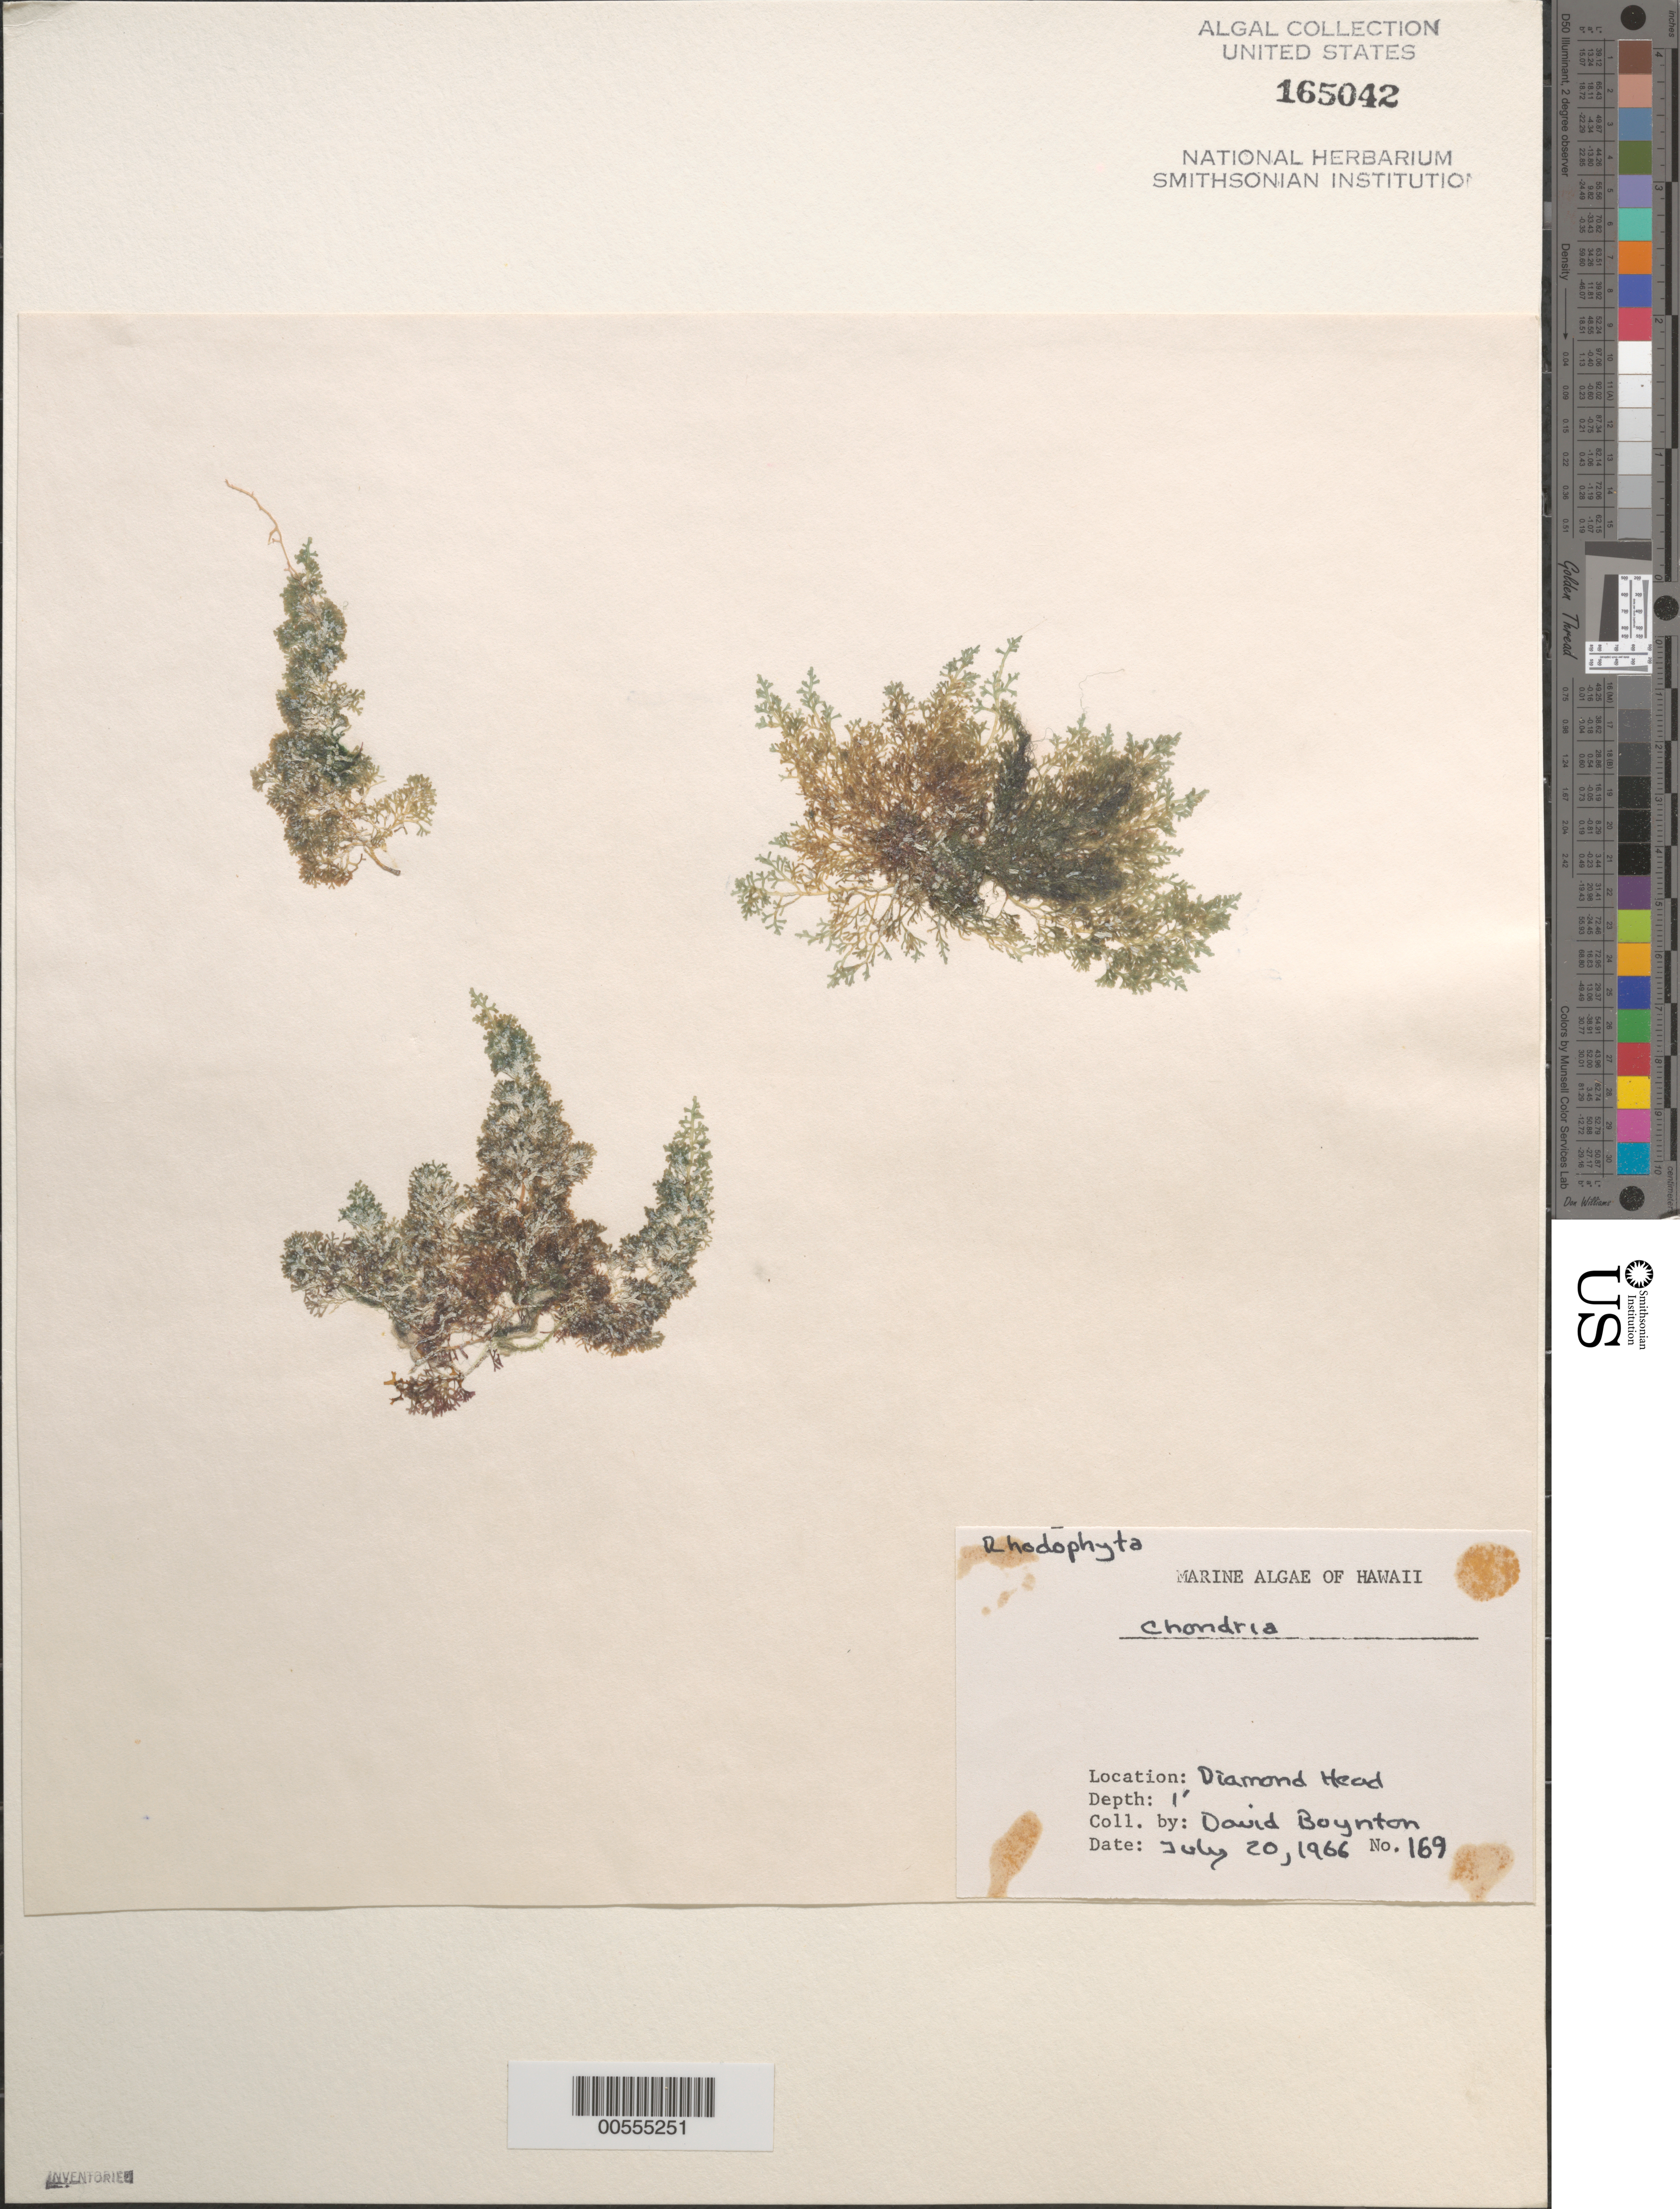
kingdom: Plantae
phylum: Rhodophyta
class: Florideophyceae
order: Ceramiales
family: Rhodomelaceae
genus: Chondria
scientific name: Chondria sp.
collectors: D. Boynton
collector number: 169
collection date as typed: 20 Jul 1966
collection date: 1966-07-20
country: United States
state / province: Hawaii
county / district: Honolulu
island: Oahu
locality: Diamond Head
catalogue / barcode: US 165042